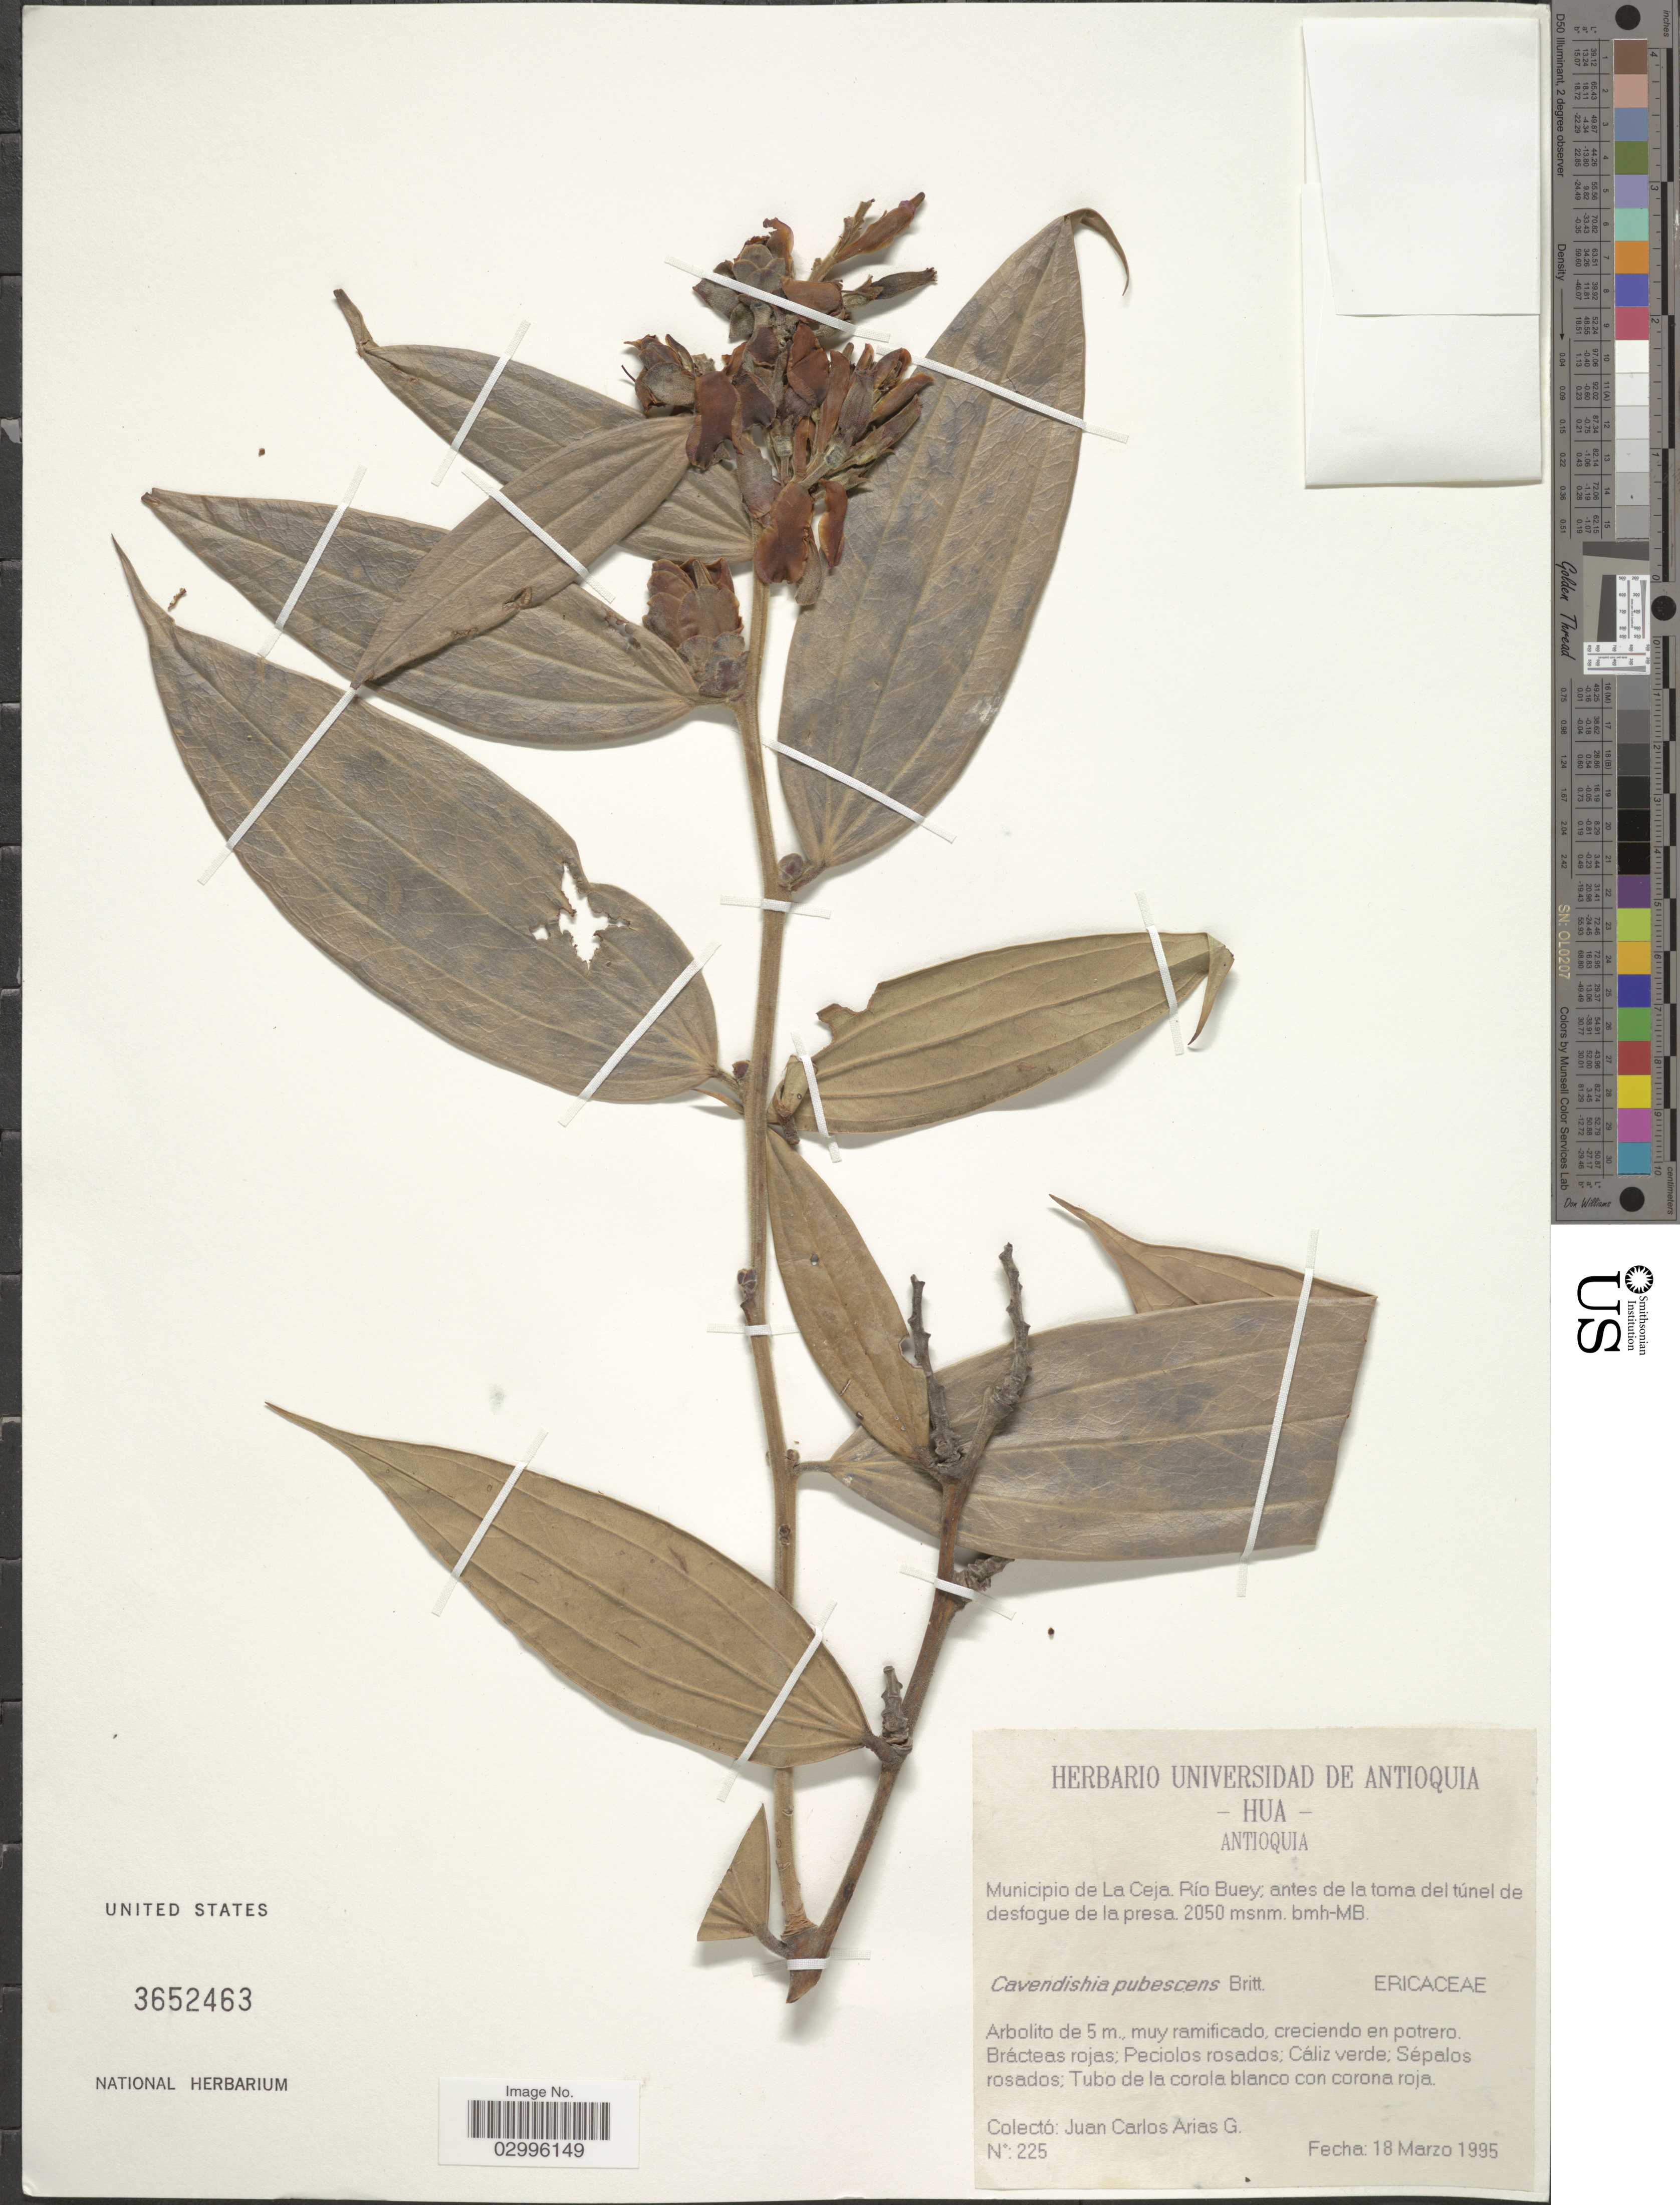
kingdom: Plantae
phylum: Tracheophyta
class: Magnoliopsida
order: Ericales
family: Ericaceae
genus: Cavendishia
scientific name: Cavendishia pubescens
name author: (Kunth) Hemsl.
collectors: J. Arias G.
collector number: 225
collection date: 1995-03-18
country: Colombia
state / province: Antioquia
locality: Municipio de La Ceja. Río Buey; antes de la toma del túnel de desfoque de la presa. bmh-MB.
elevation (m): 2050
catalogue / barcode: US 3652463